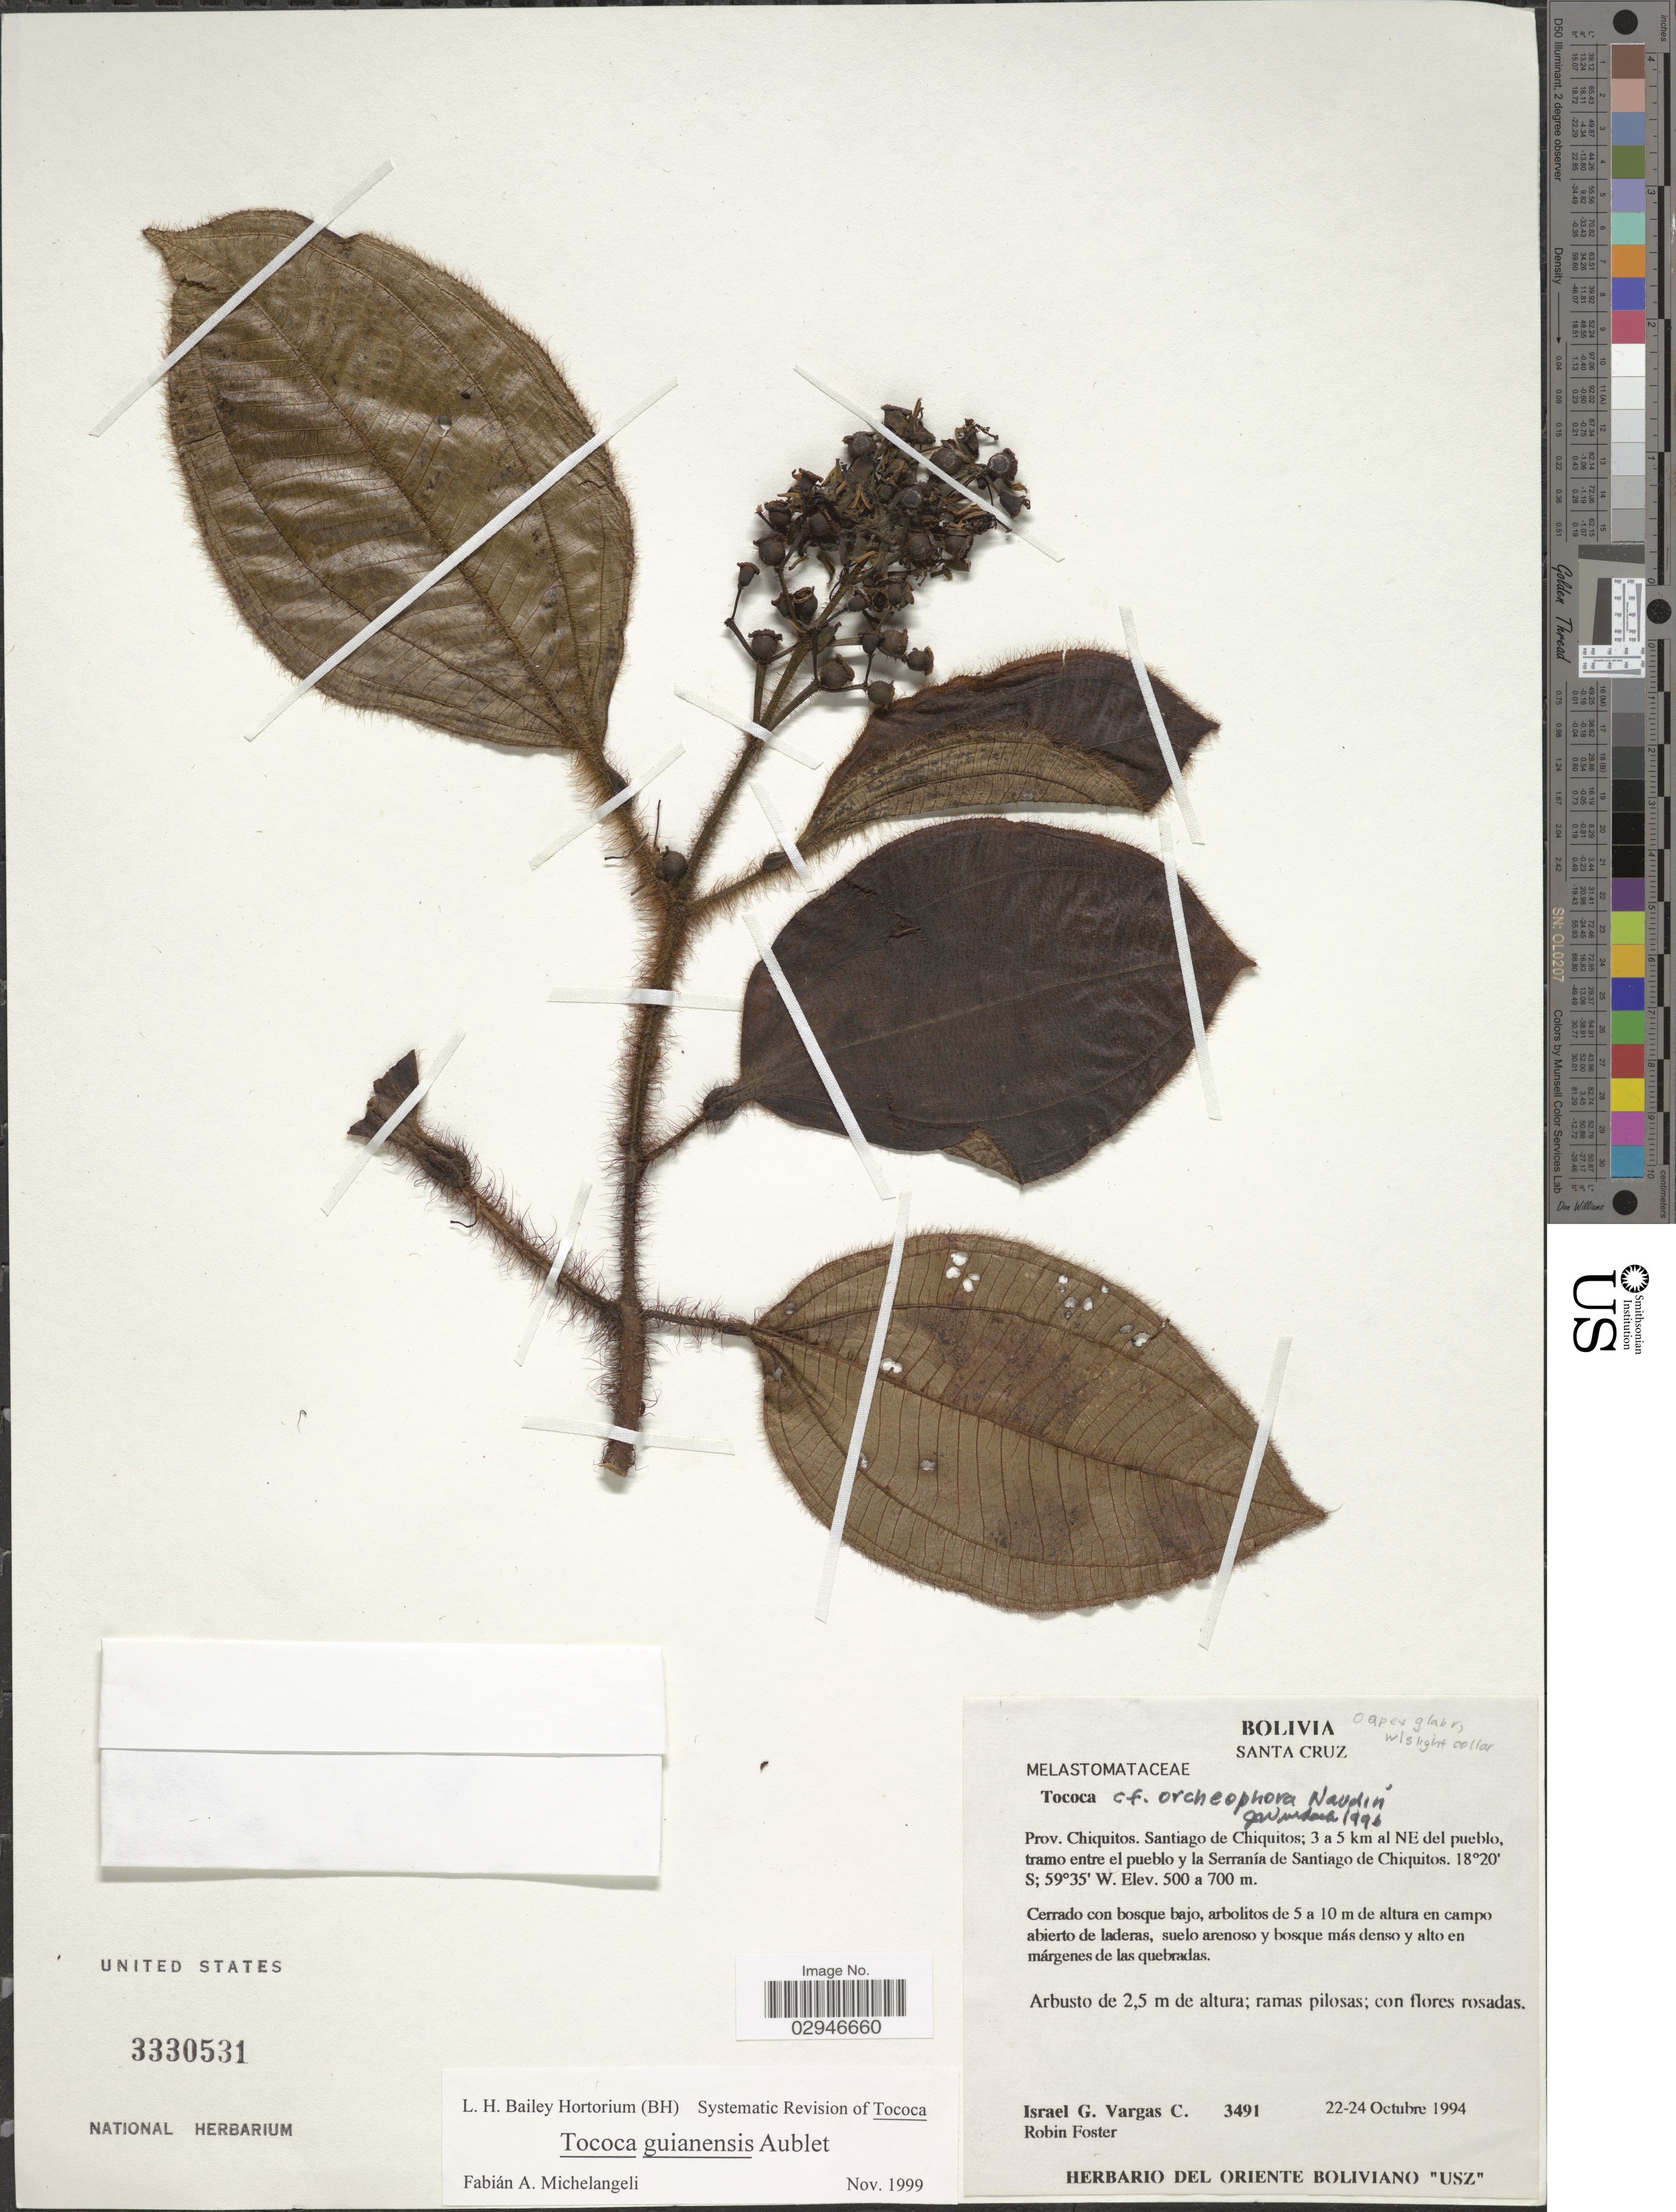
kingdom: Plantae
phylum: Tracheophyta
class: Magnoliopsida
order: Myrtales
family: Melastomataceae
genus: Tococa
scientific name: Tococa guianensis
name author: Aubl.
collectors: I. G. Vargas C. & R. B. Foster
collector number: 3491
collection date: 1994-10-22/1994-10-24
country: Bolivia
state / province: Santa Cruz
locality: Prov. Chiquitos, Santiago de Chiquitos, 3 a 5 km al NE del pueblo, tramo entre el pueblo y la Serranía de Santiago de Chiquitos.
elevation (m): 500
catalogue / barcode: US 3330531